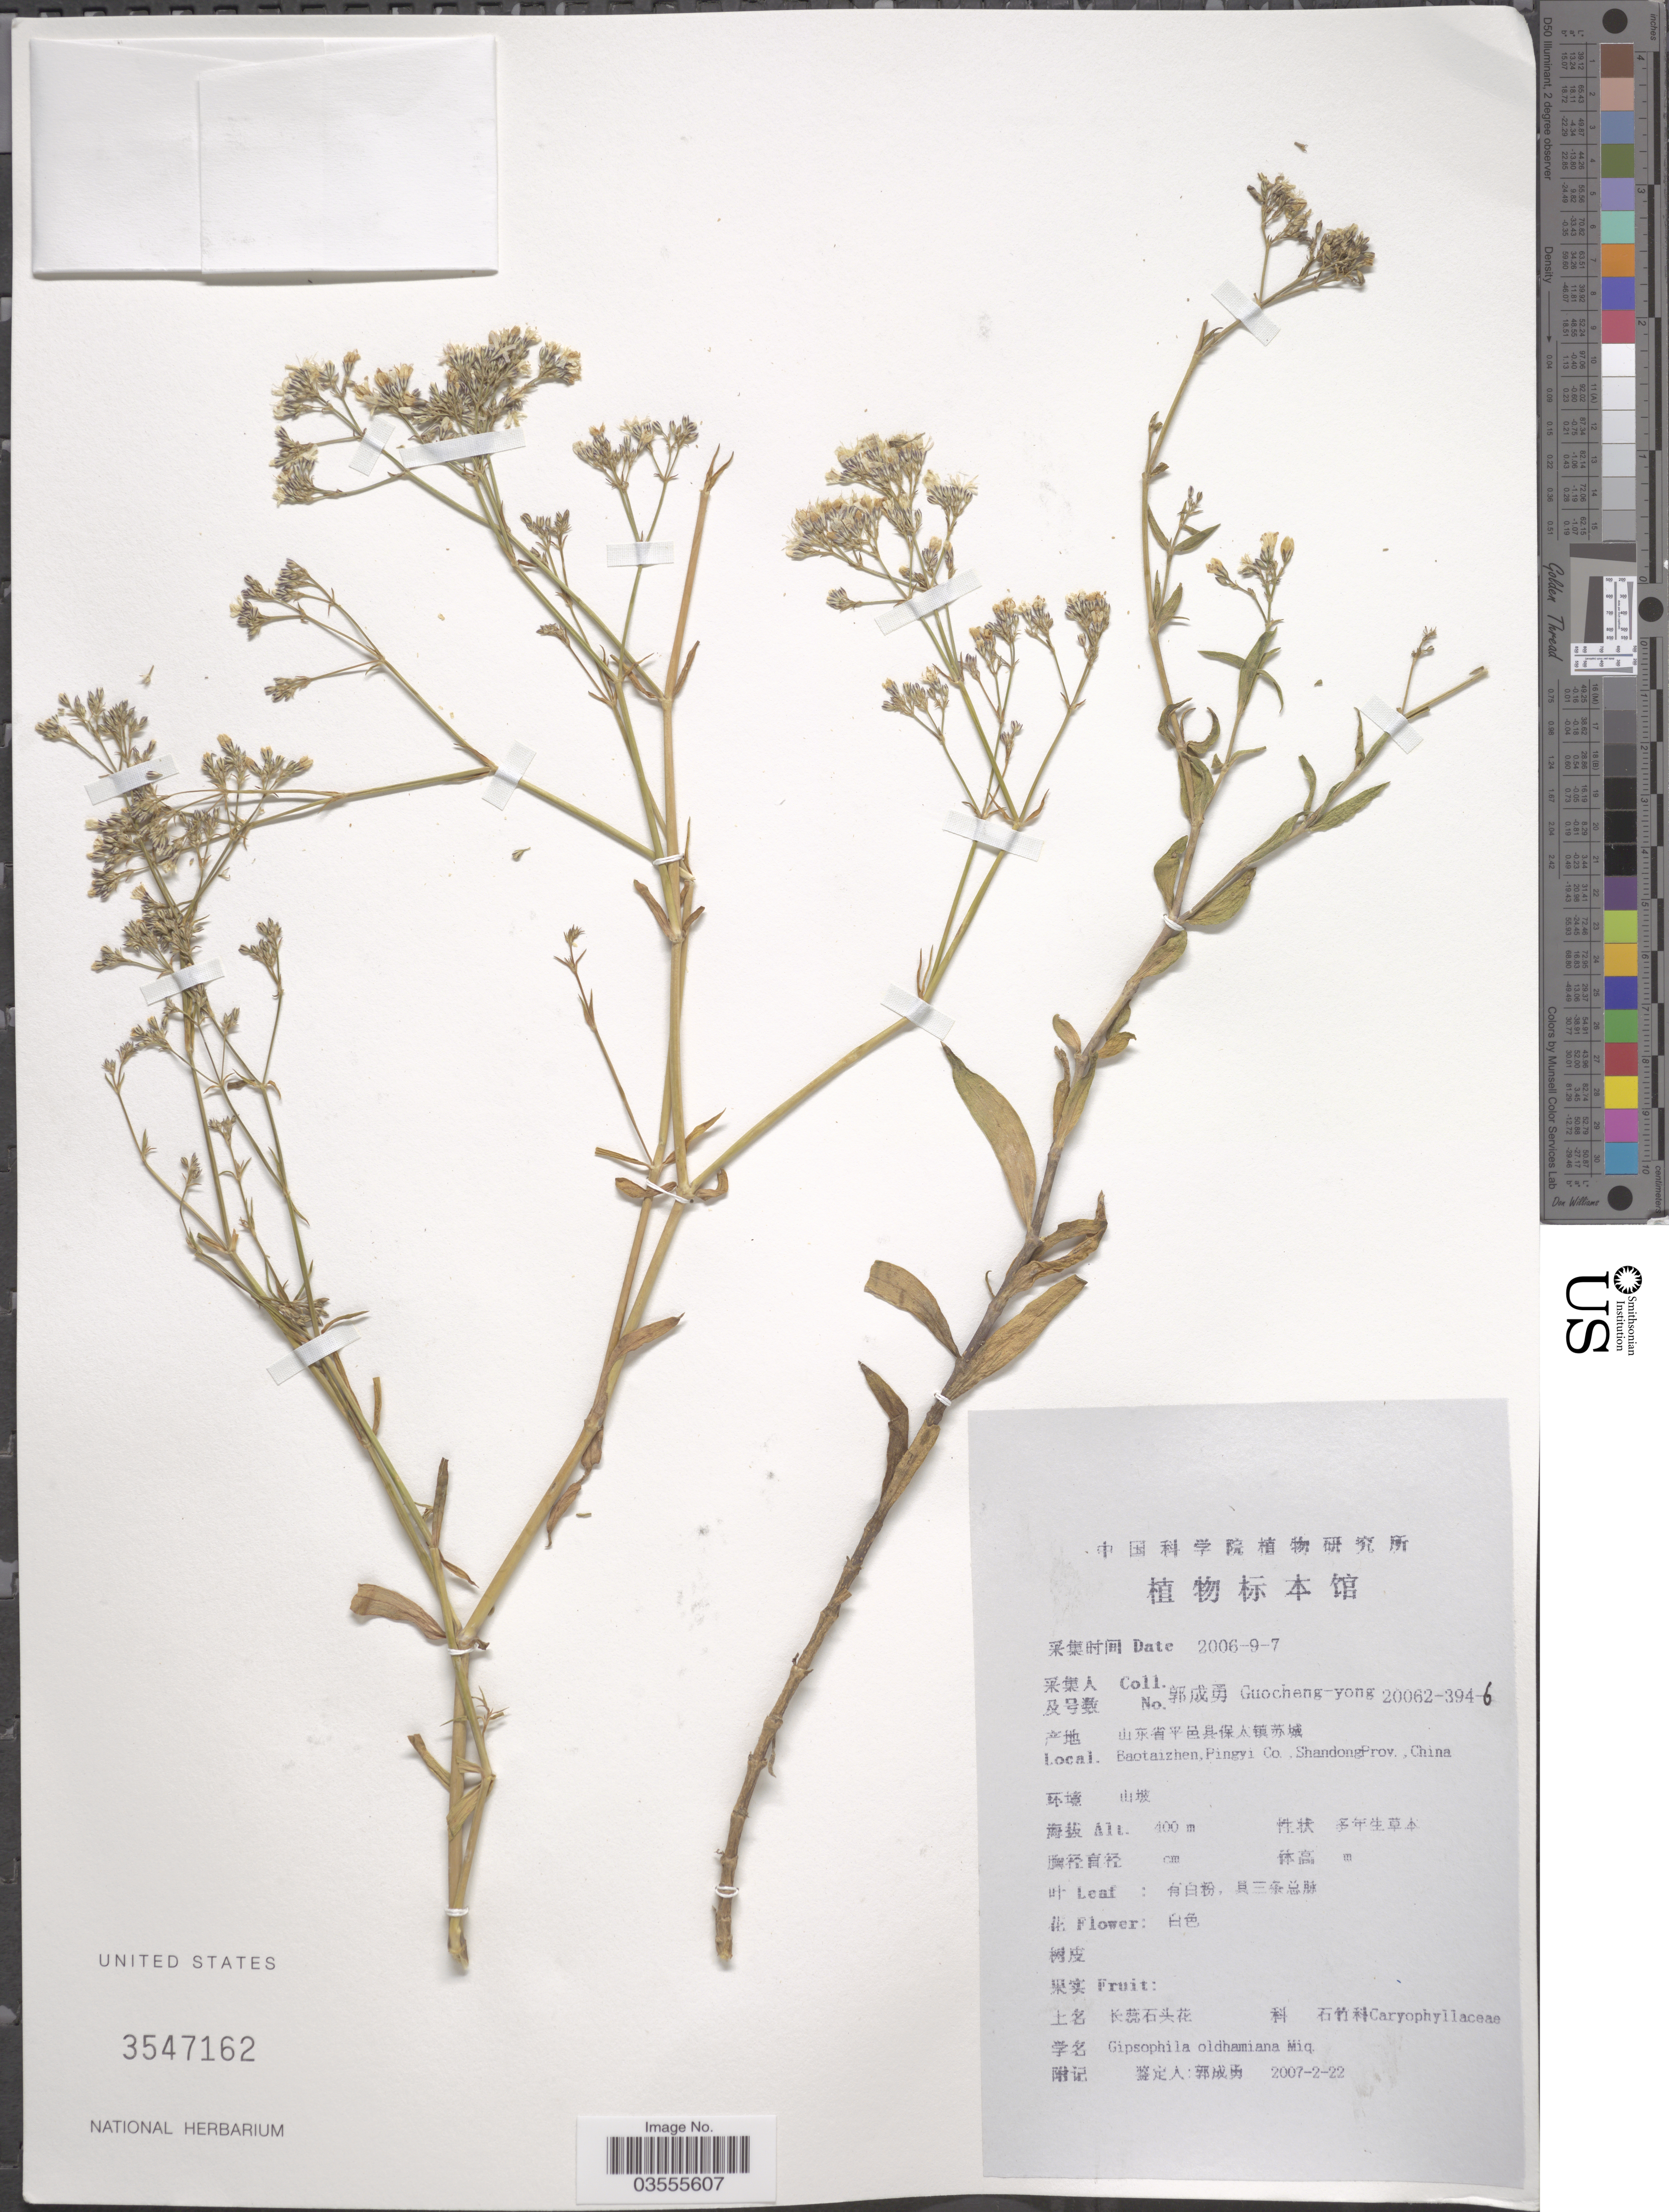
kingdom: Plantae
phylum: Tracheophyta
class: Magnoliopsida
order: Caryophyllales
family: Caryophyllaceae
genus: Gypsophila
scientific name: Gypsophila oldhamiana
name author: Miq.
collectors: Guo cheng-yong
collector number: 20062-394-6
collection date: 2006-09-07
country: China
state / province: Shandong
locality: Baotaizhen, Pingyi Co.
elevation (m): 400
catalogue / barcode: US 3547162